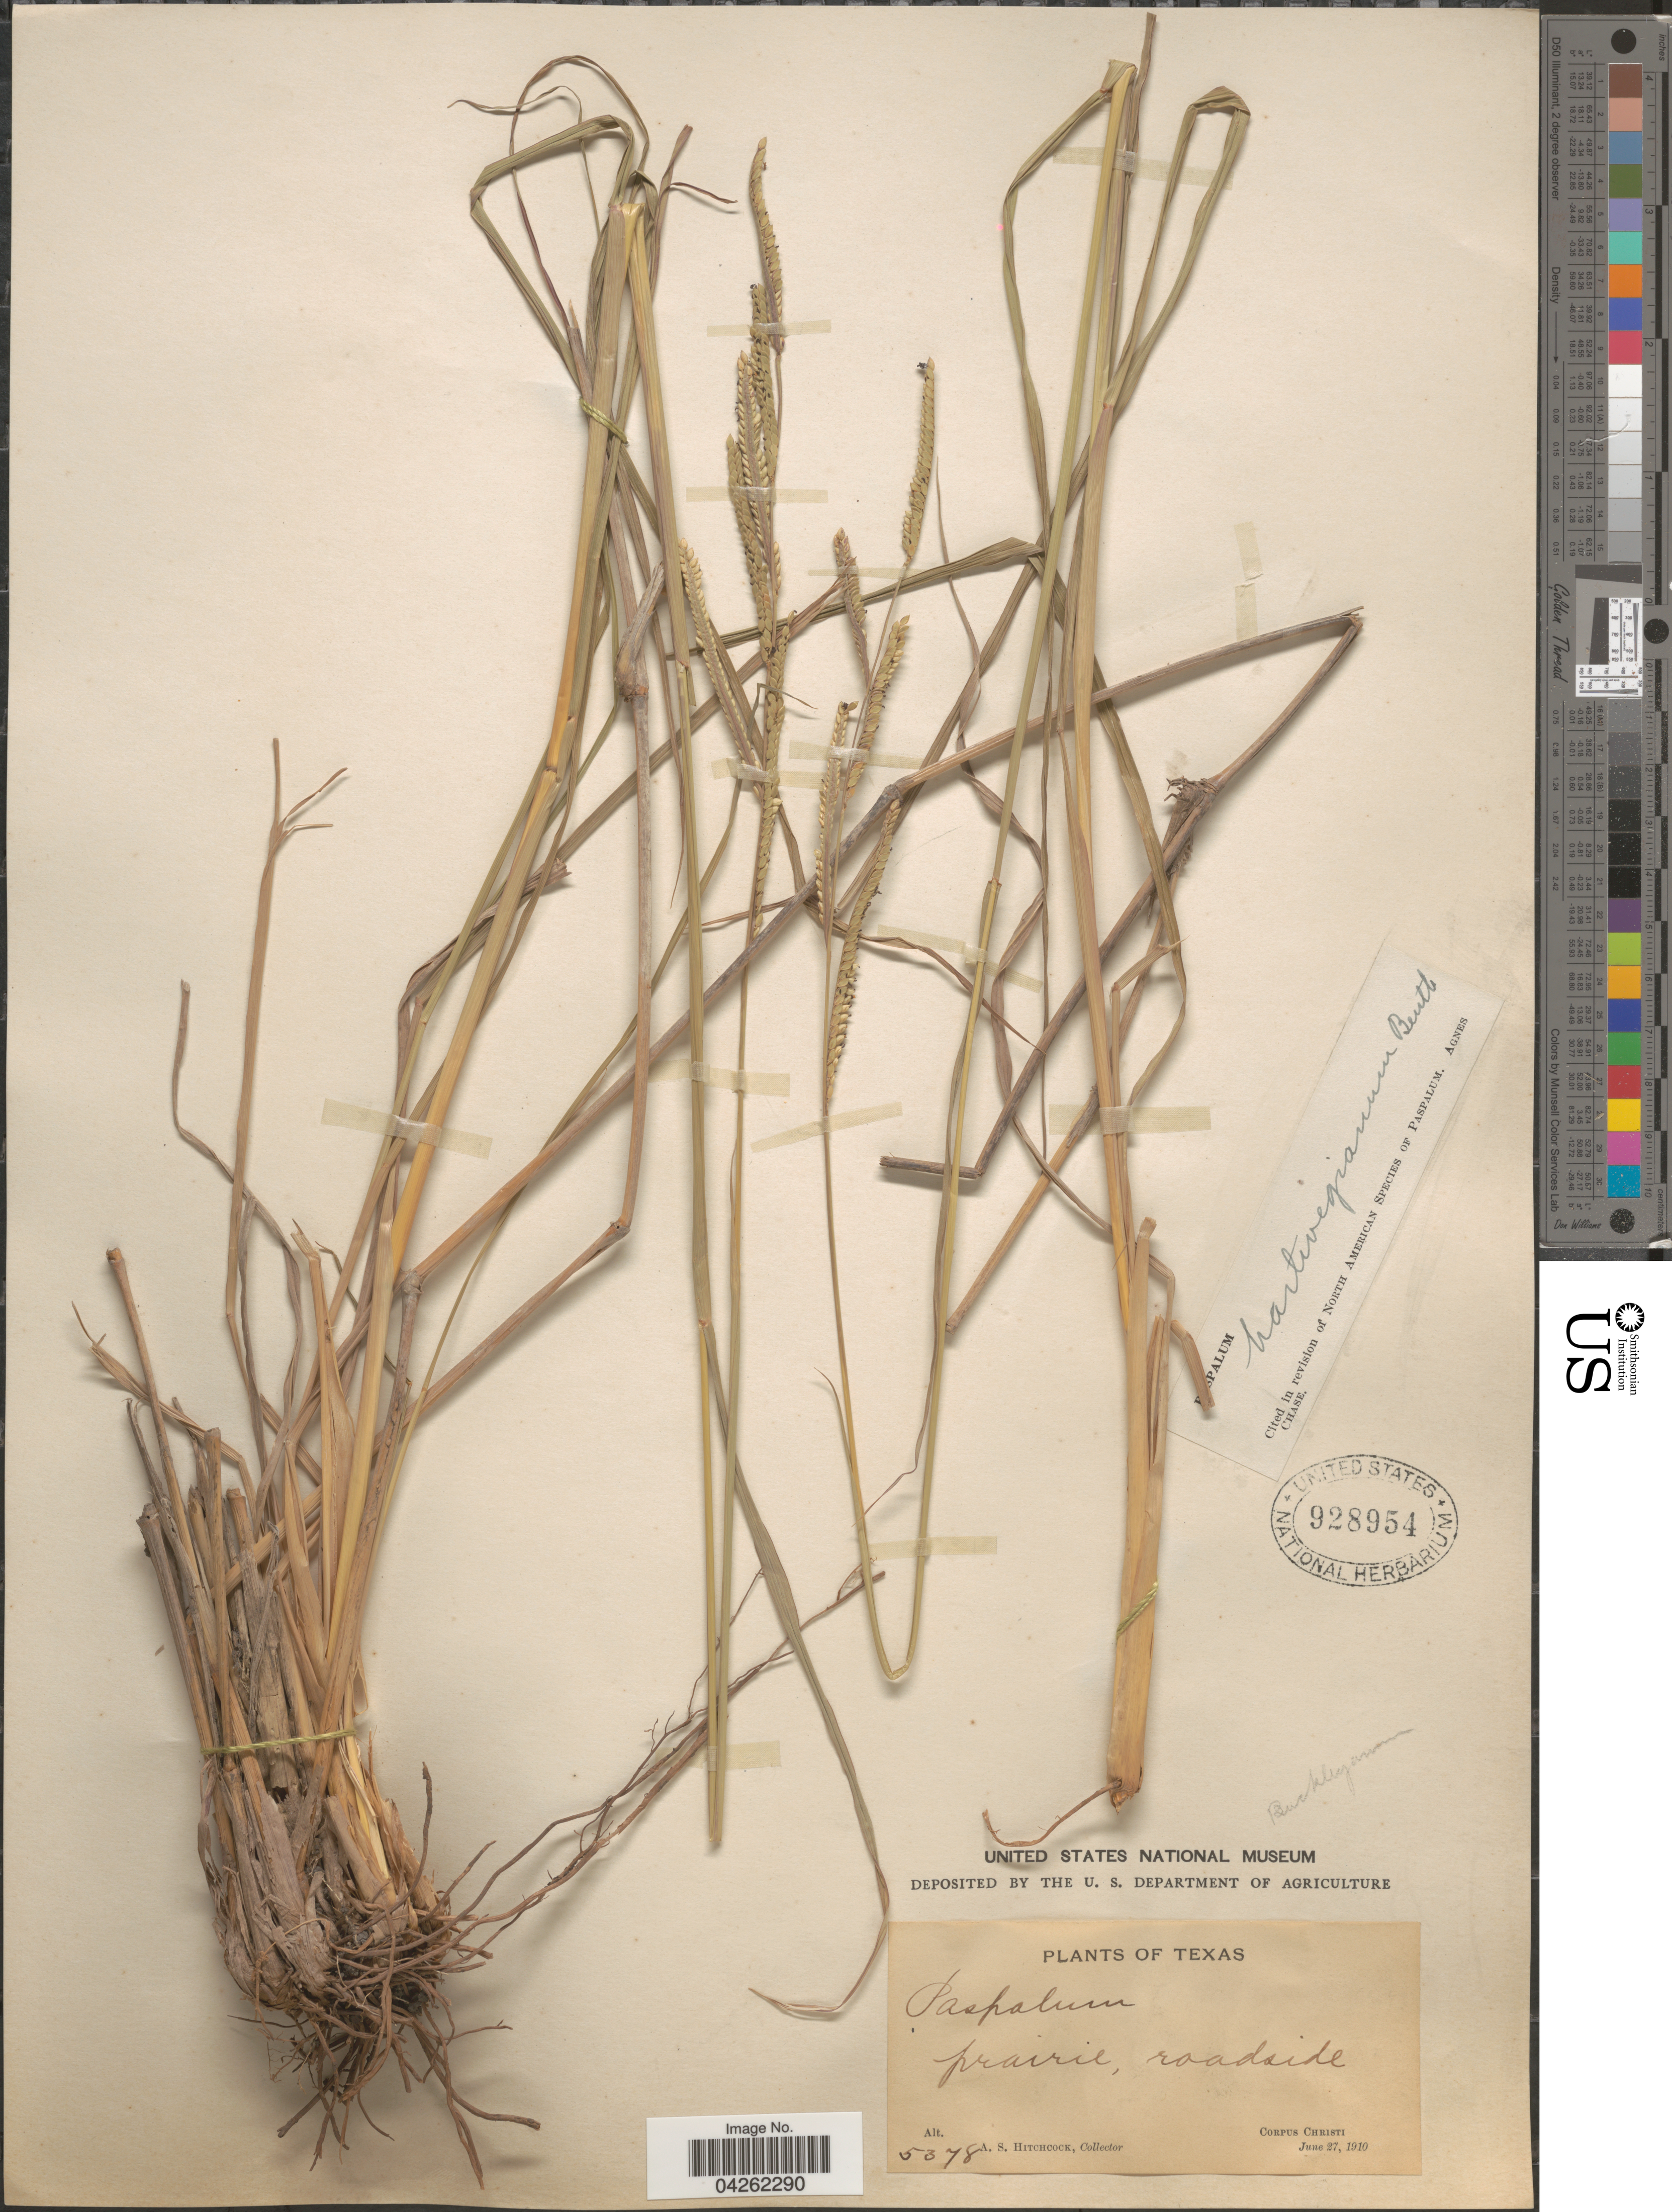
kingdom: Plantae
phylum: Tracheophyta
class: Liliopsida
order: Poales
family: Poaceae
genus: Paspalum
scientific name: Paspalum hartwegianum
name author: E. Fourn.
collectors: A. S. Hitchcock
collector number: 5378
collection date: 1910-06-27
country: United States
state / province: Texas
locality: Prairie, roadside. Corpus Christi.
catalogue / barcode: US 928954